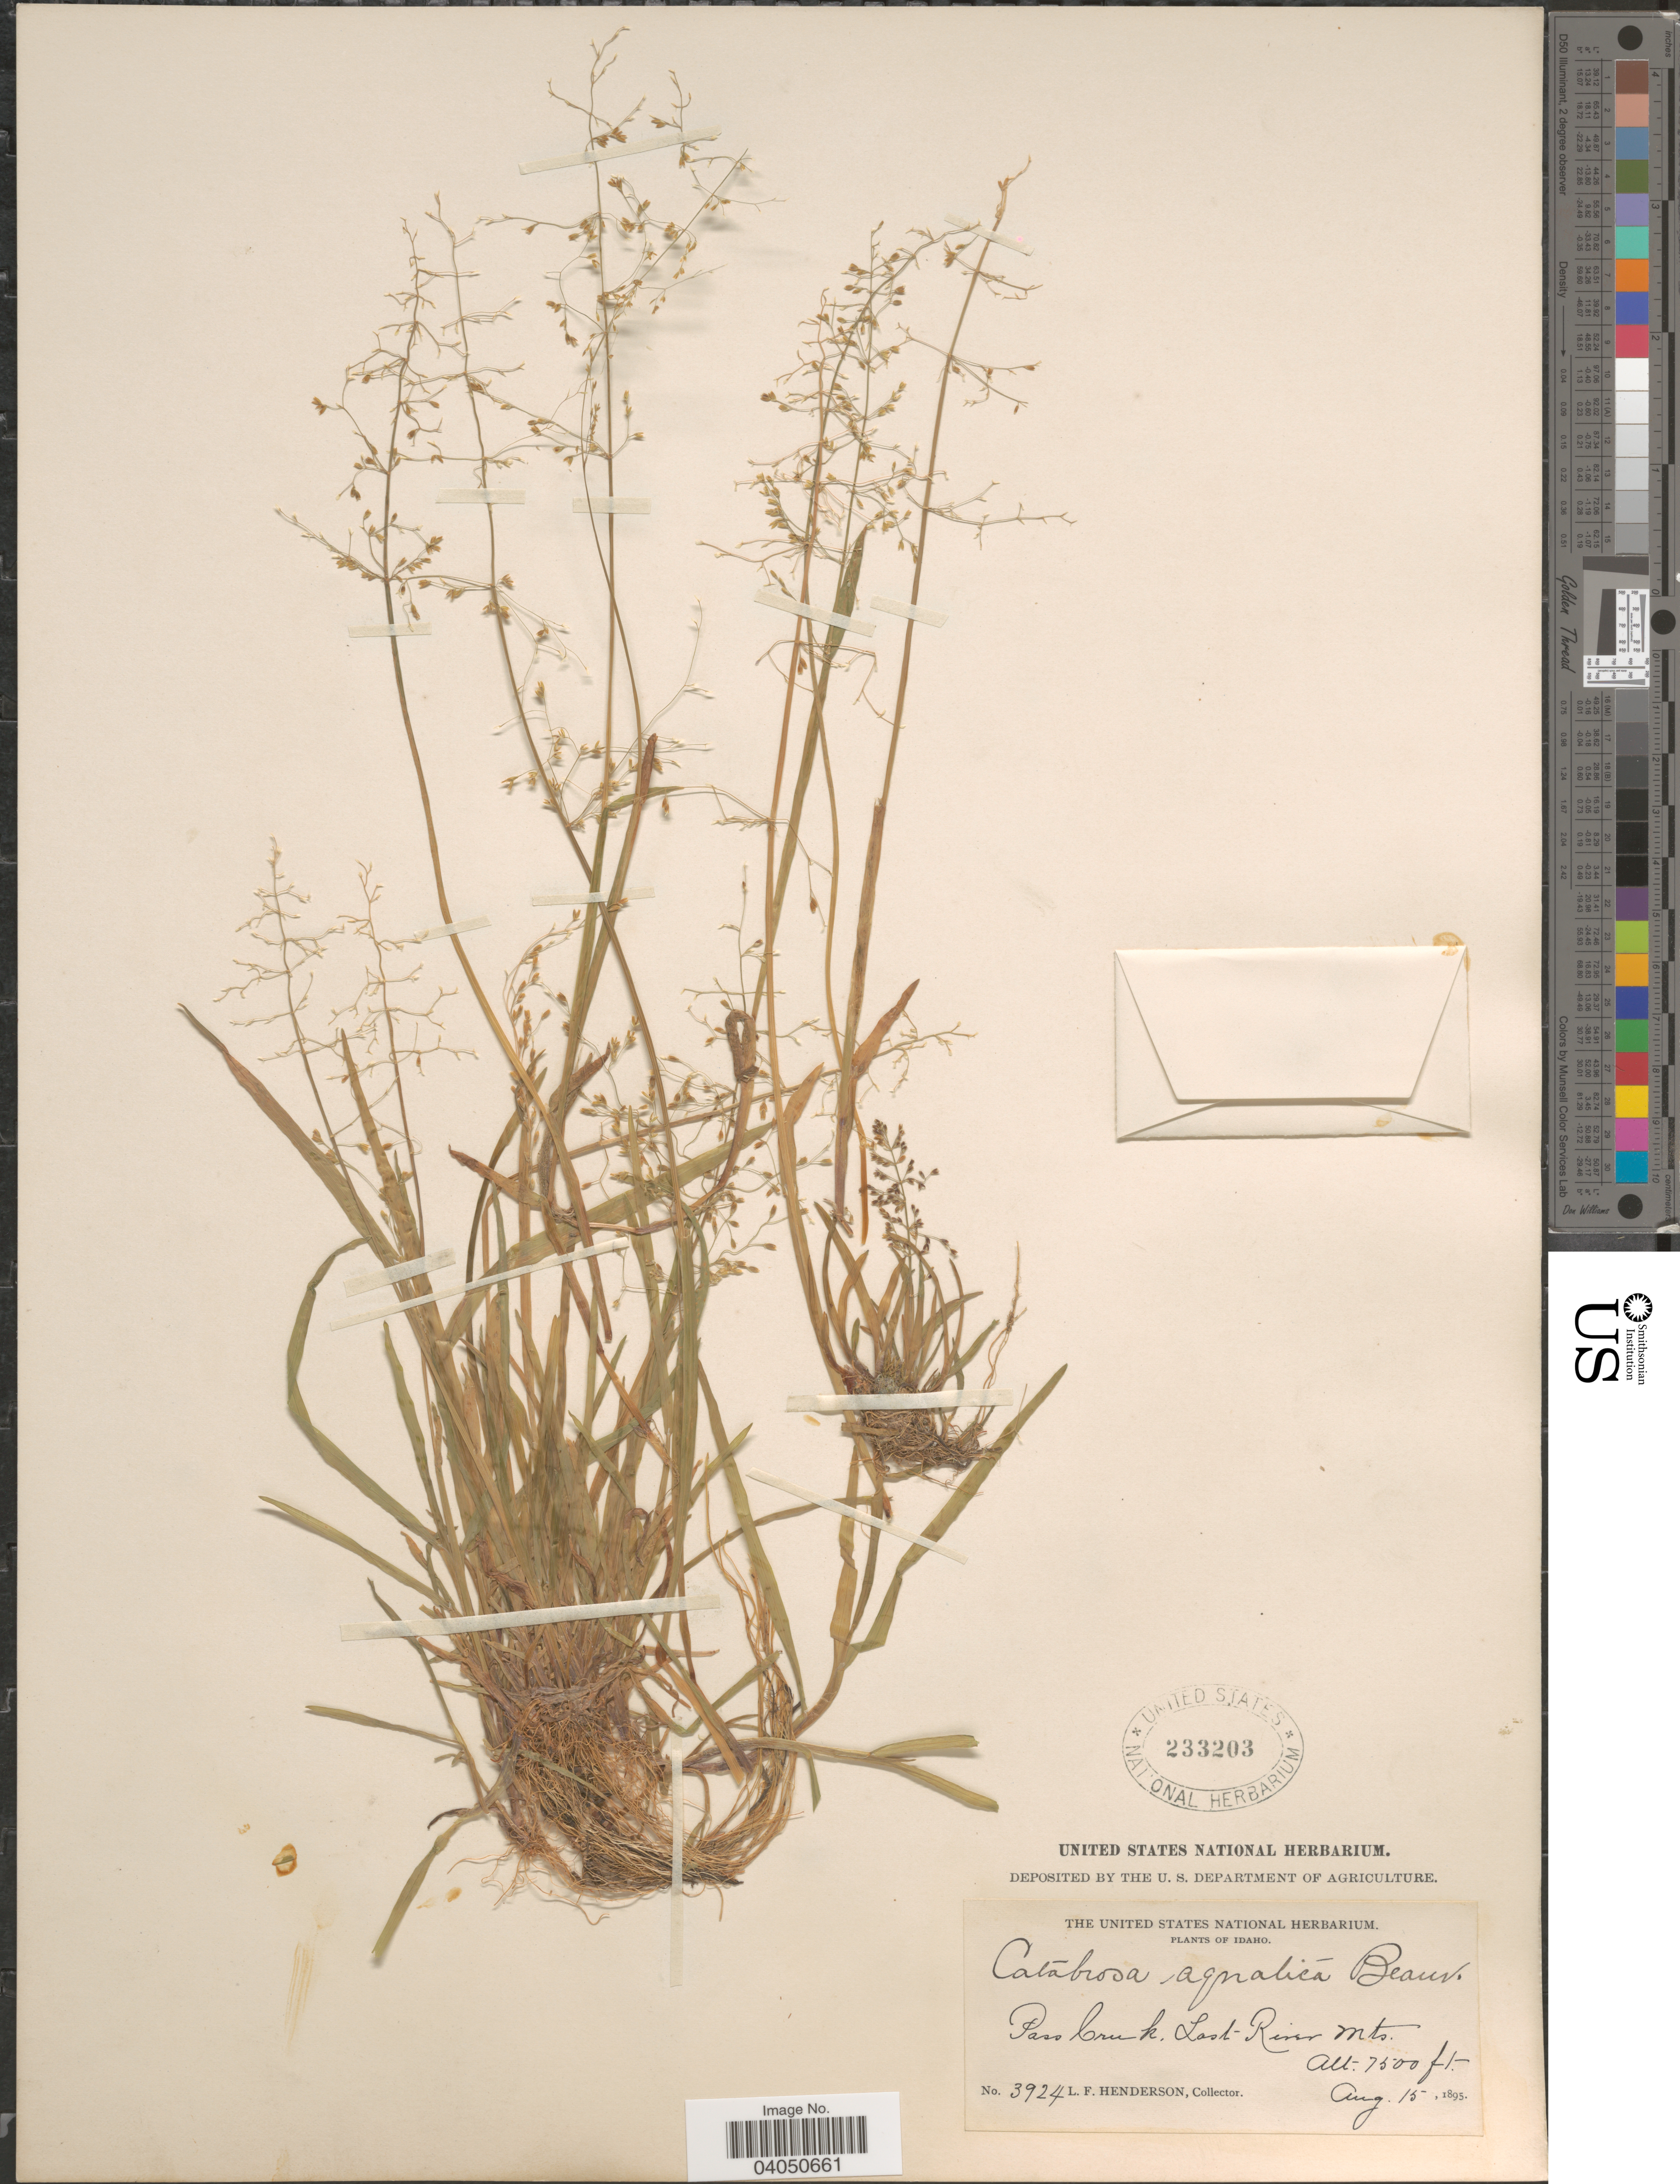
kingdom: Plantae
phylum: Tracheophyta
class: Liliopsida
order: Poales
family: Poaceae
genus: Catabrosa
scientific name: Catabrosa aquatica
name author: (L.) P. Beauv.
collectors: L. Henderson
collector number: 3924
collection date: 1895-08-15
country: United States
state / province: Idaho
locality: Pass Creek, Last River Mts.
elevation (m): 2286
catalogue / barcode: US 233203